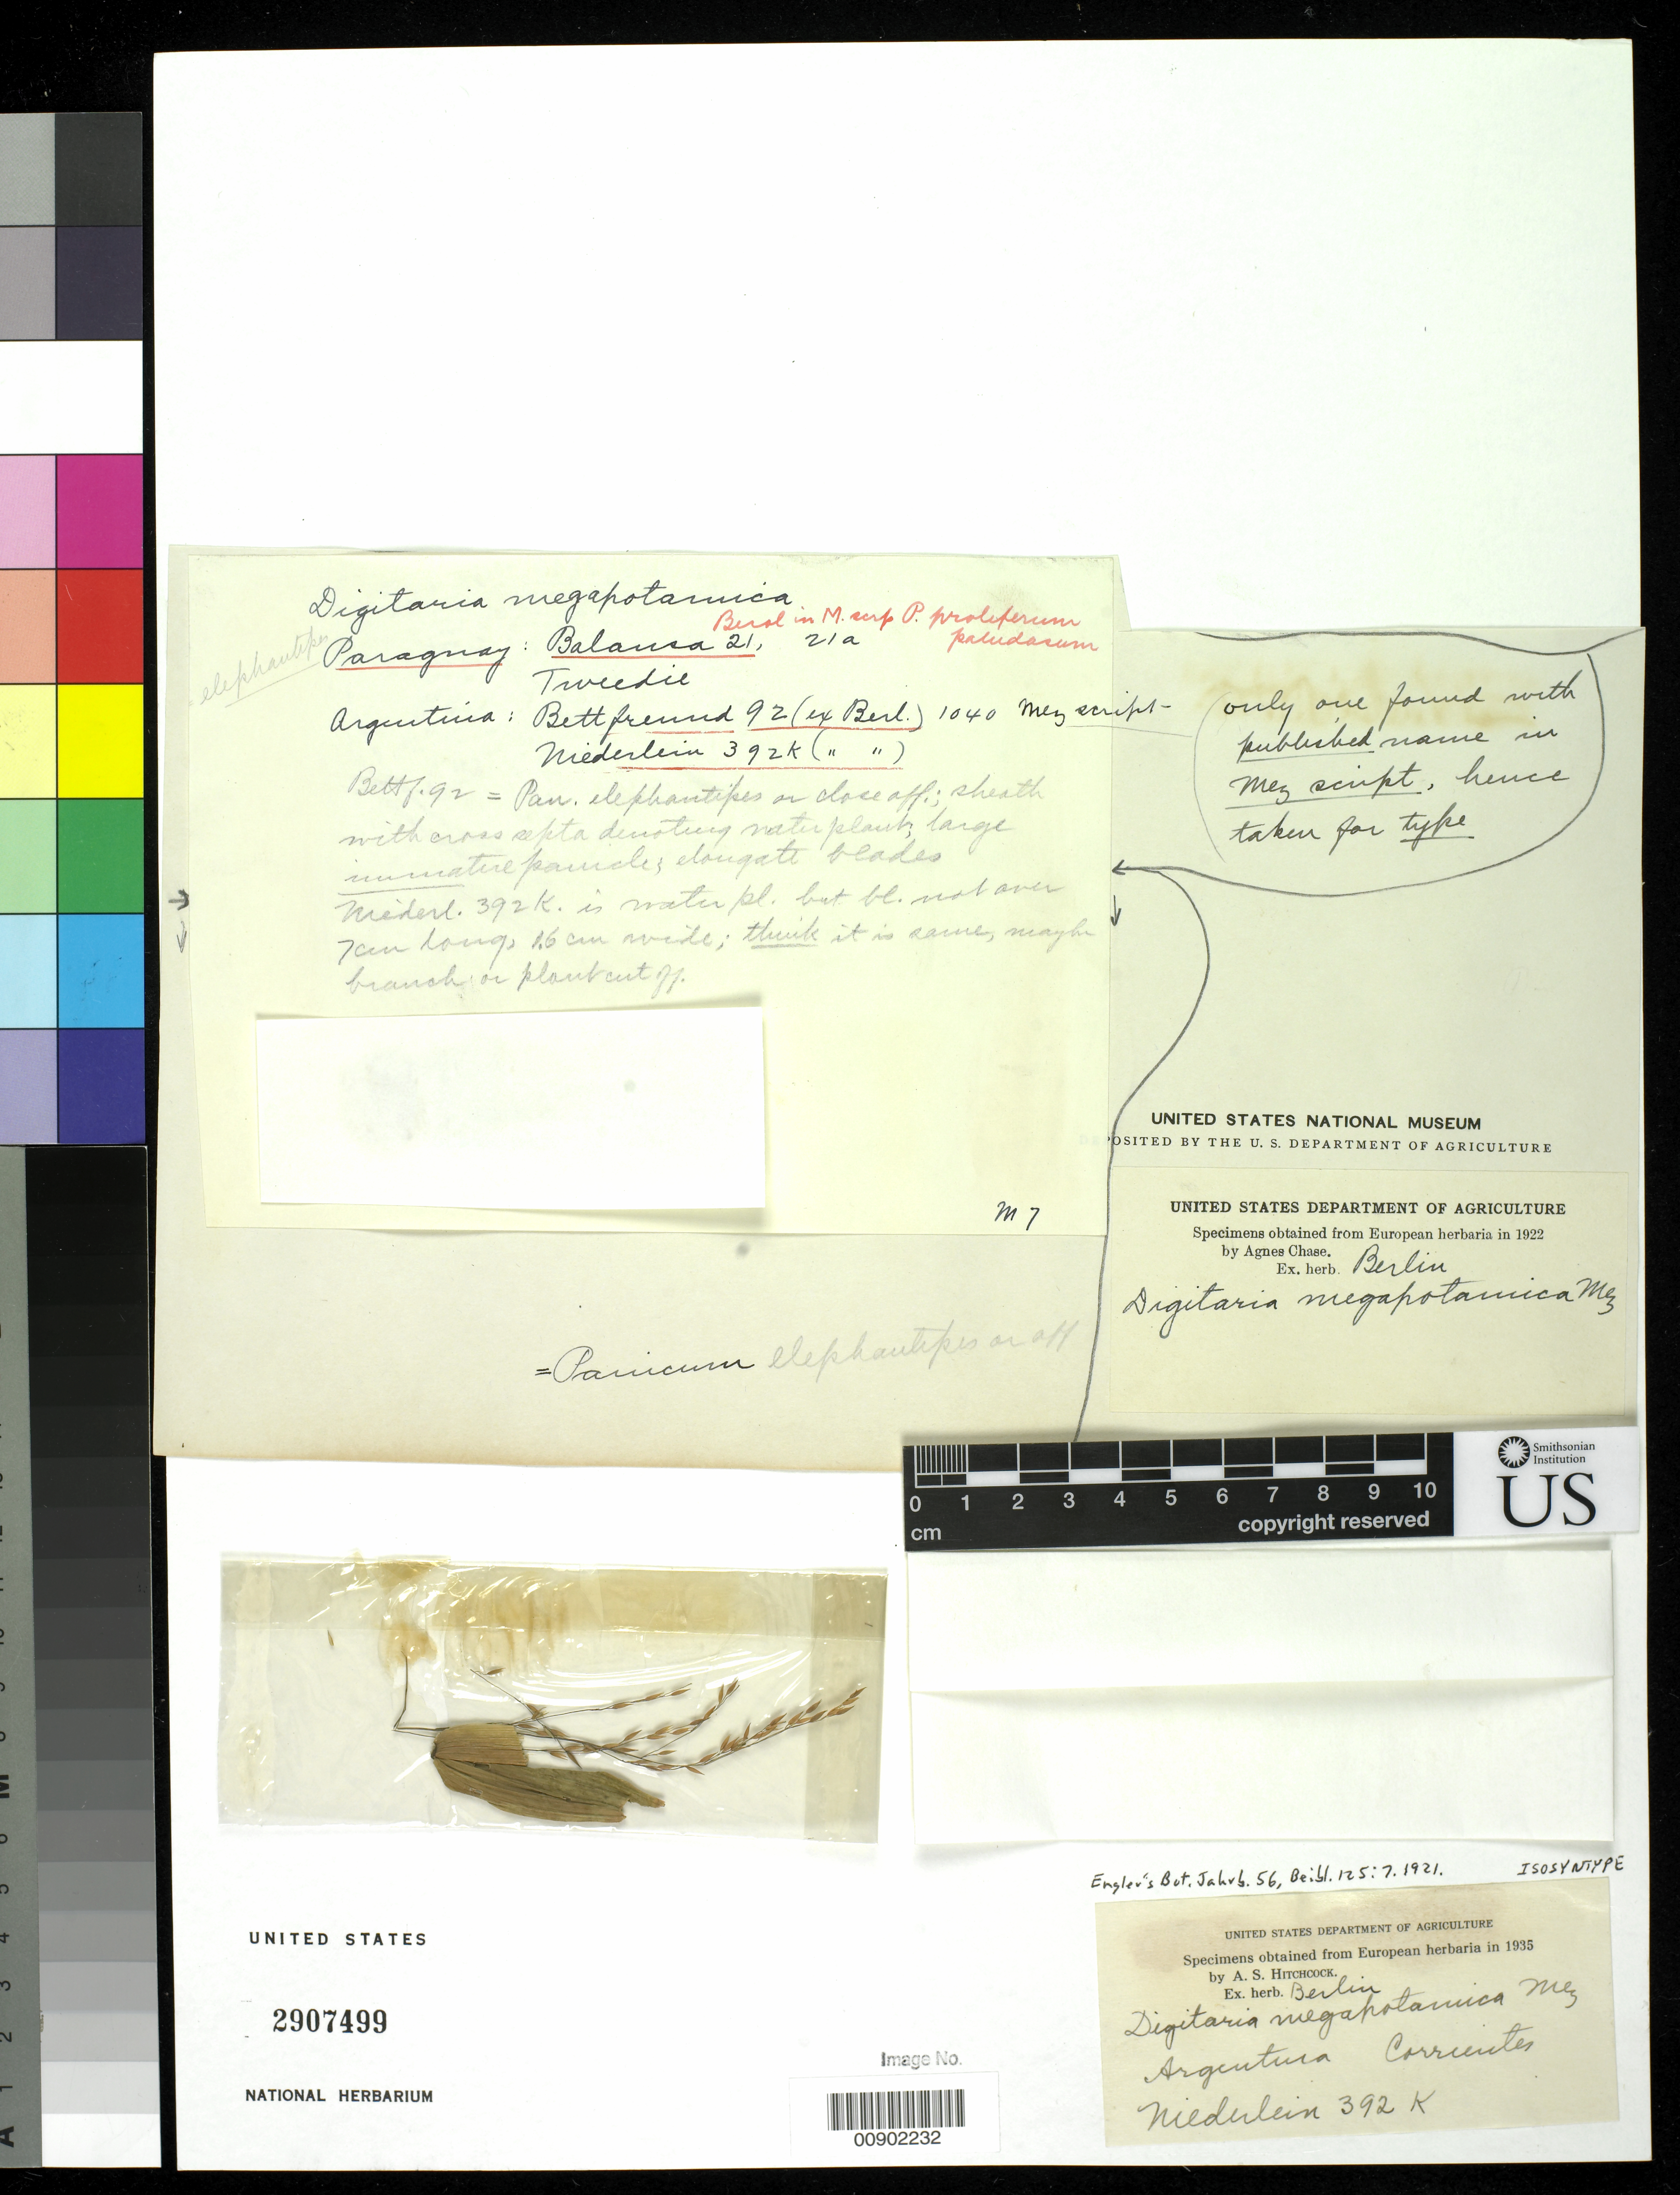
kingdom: Plantae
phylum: Tracheophyta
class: Liliopsida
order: Poales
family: Poaceae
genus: Digitaria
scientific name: Digitaria megapotamica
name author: Mez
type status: Isosyntype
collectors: G. Niederlein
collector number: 392K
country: Argentina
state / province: Corrientes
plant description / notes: Fragmentary material of type specimen ex herb. Berlin.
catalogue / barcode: US 2907499